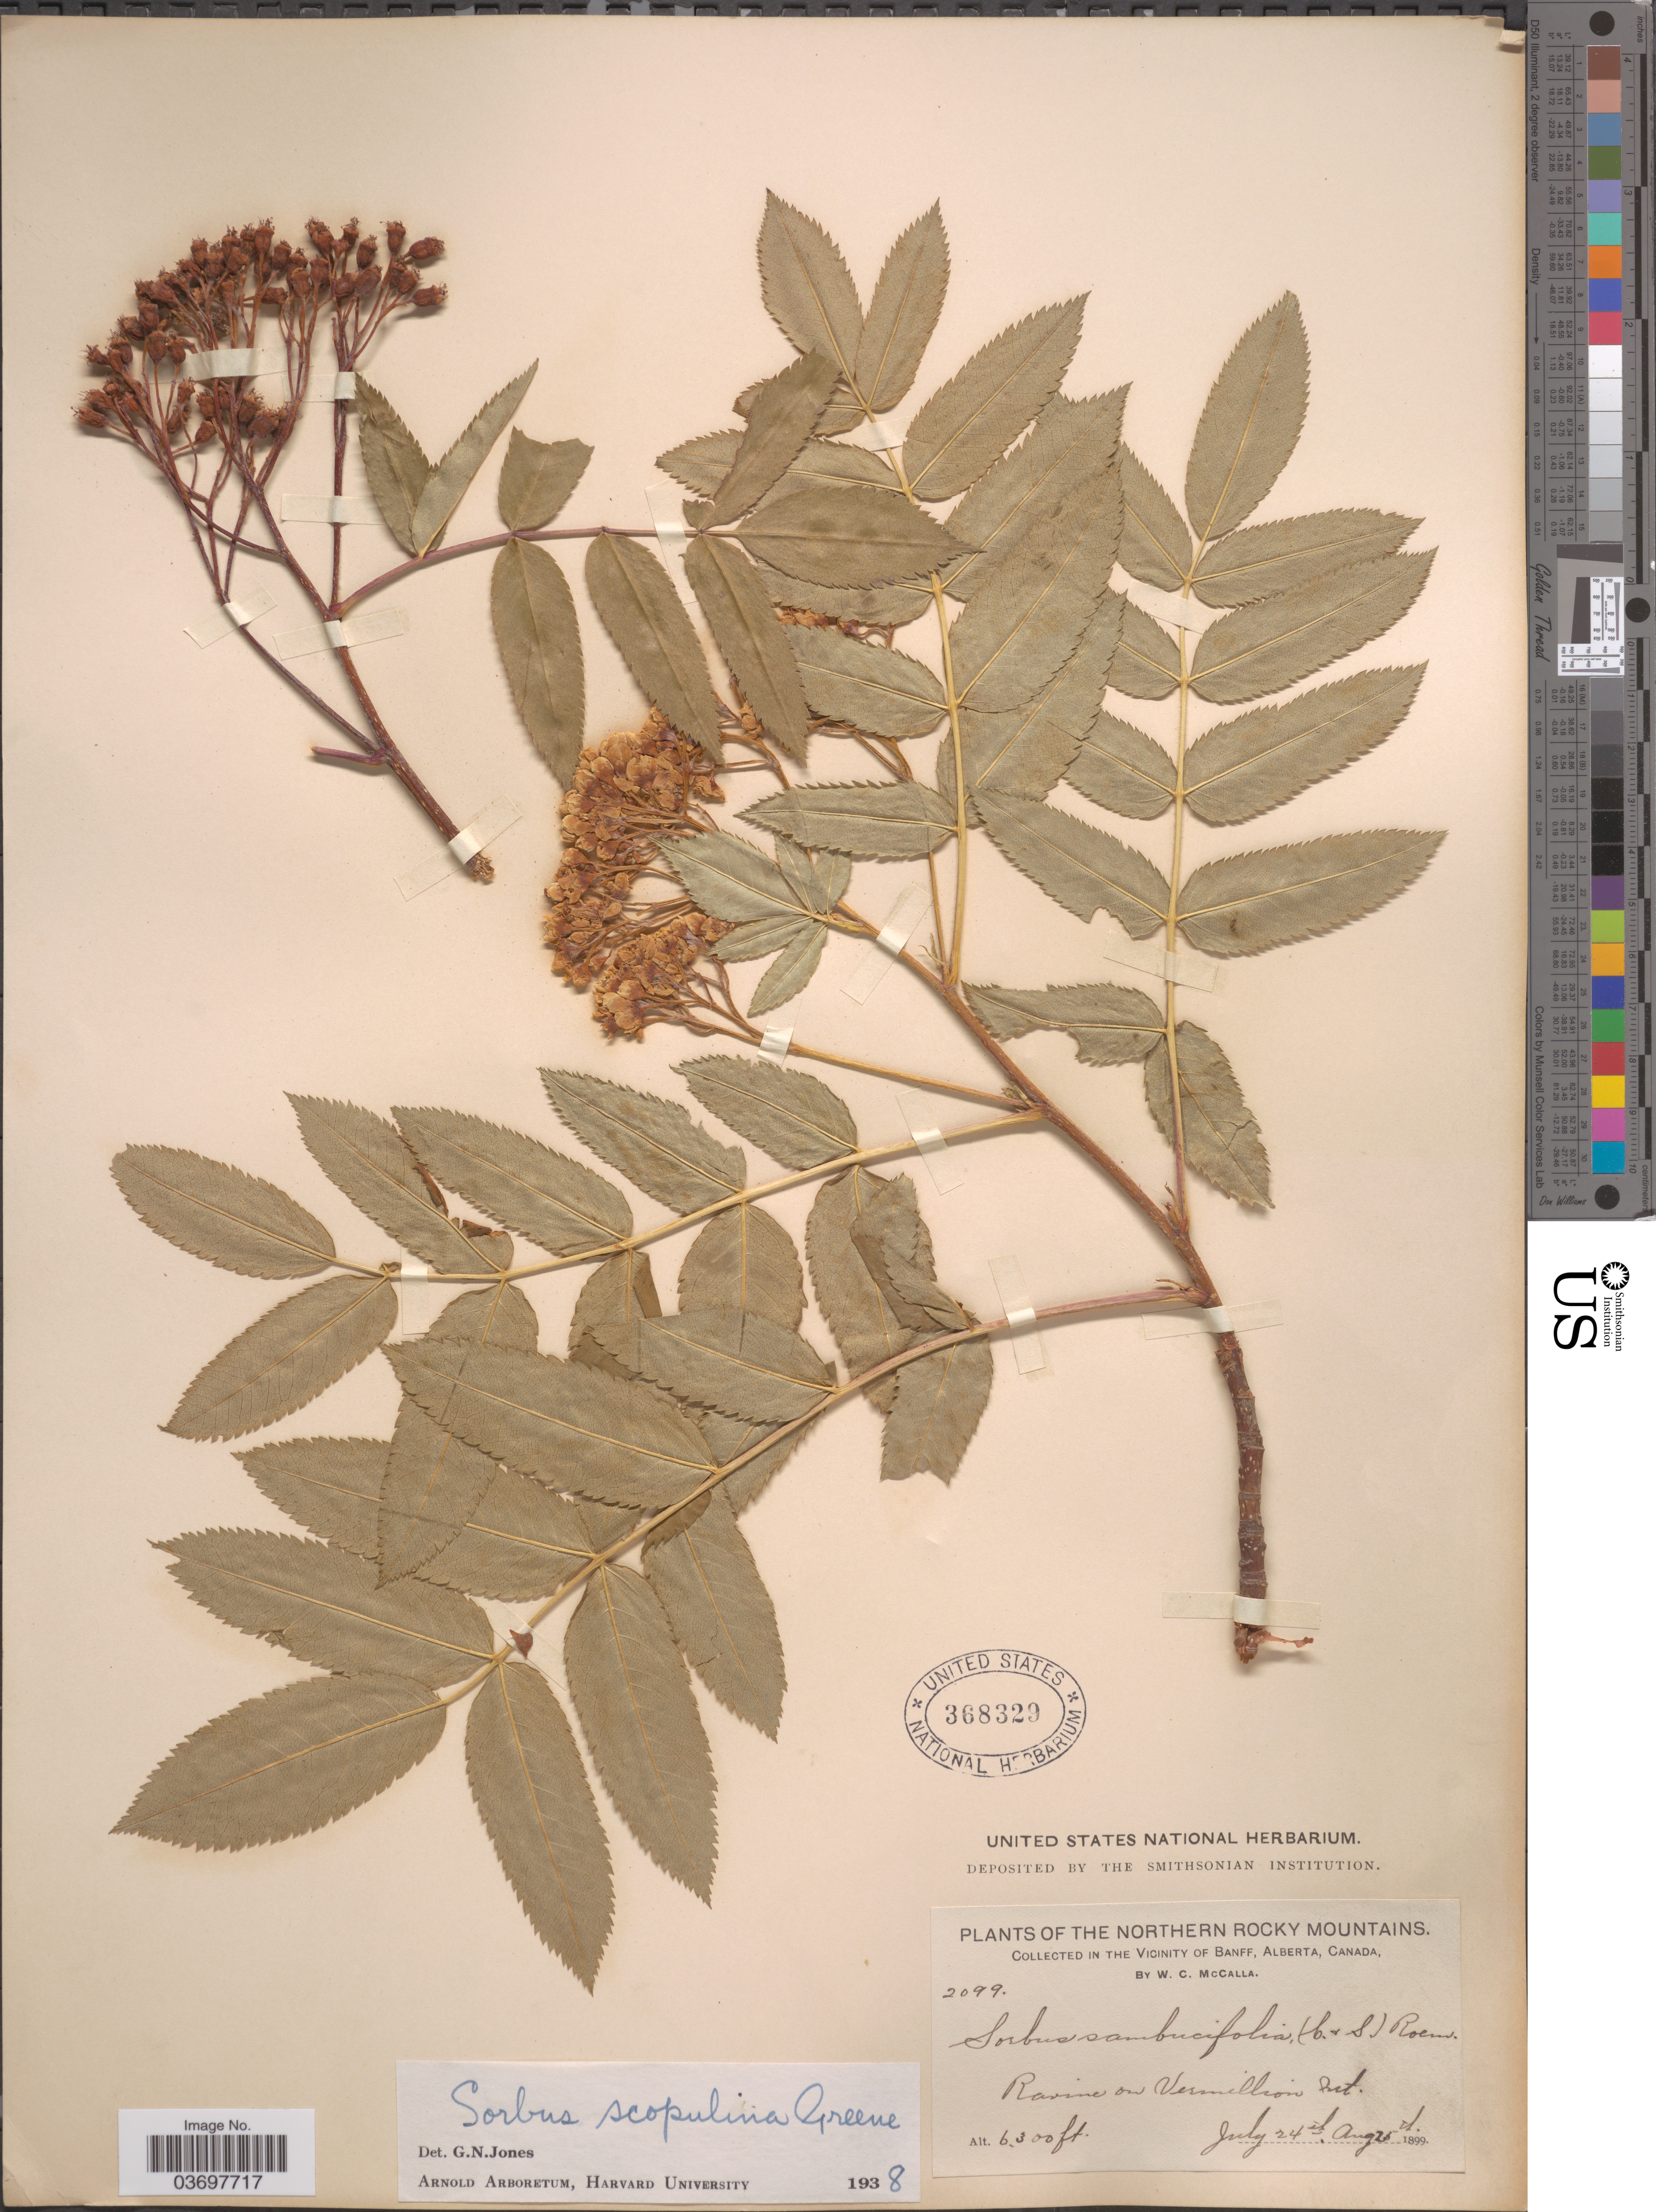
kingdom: Plantae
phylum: Tracheophyta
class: Magnoliopsida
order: Rosales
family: Rosaceae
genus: Sorbus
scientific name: Sorbus scopulina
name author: Greene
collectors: W. McCalla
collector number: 2099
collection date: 1899-07-24/1899-08-25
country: Canada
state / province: Alberta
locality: The Northern Rocky Mountains. In the Vicinity of Banff. Ravine on Vermillion Mt.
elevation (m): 1920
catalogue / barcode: US 368329